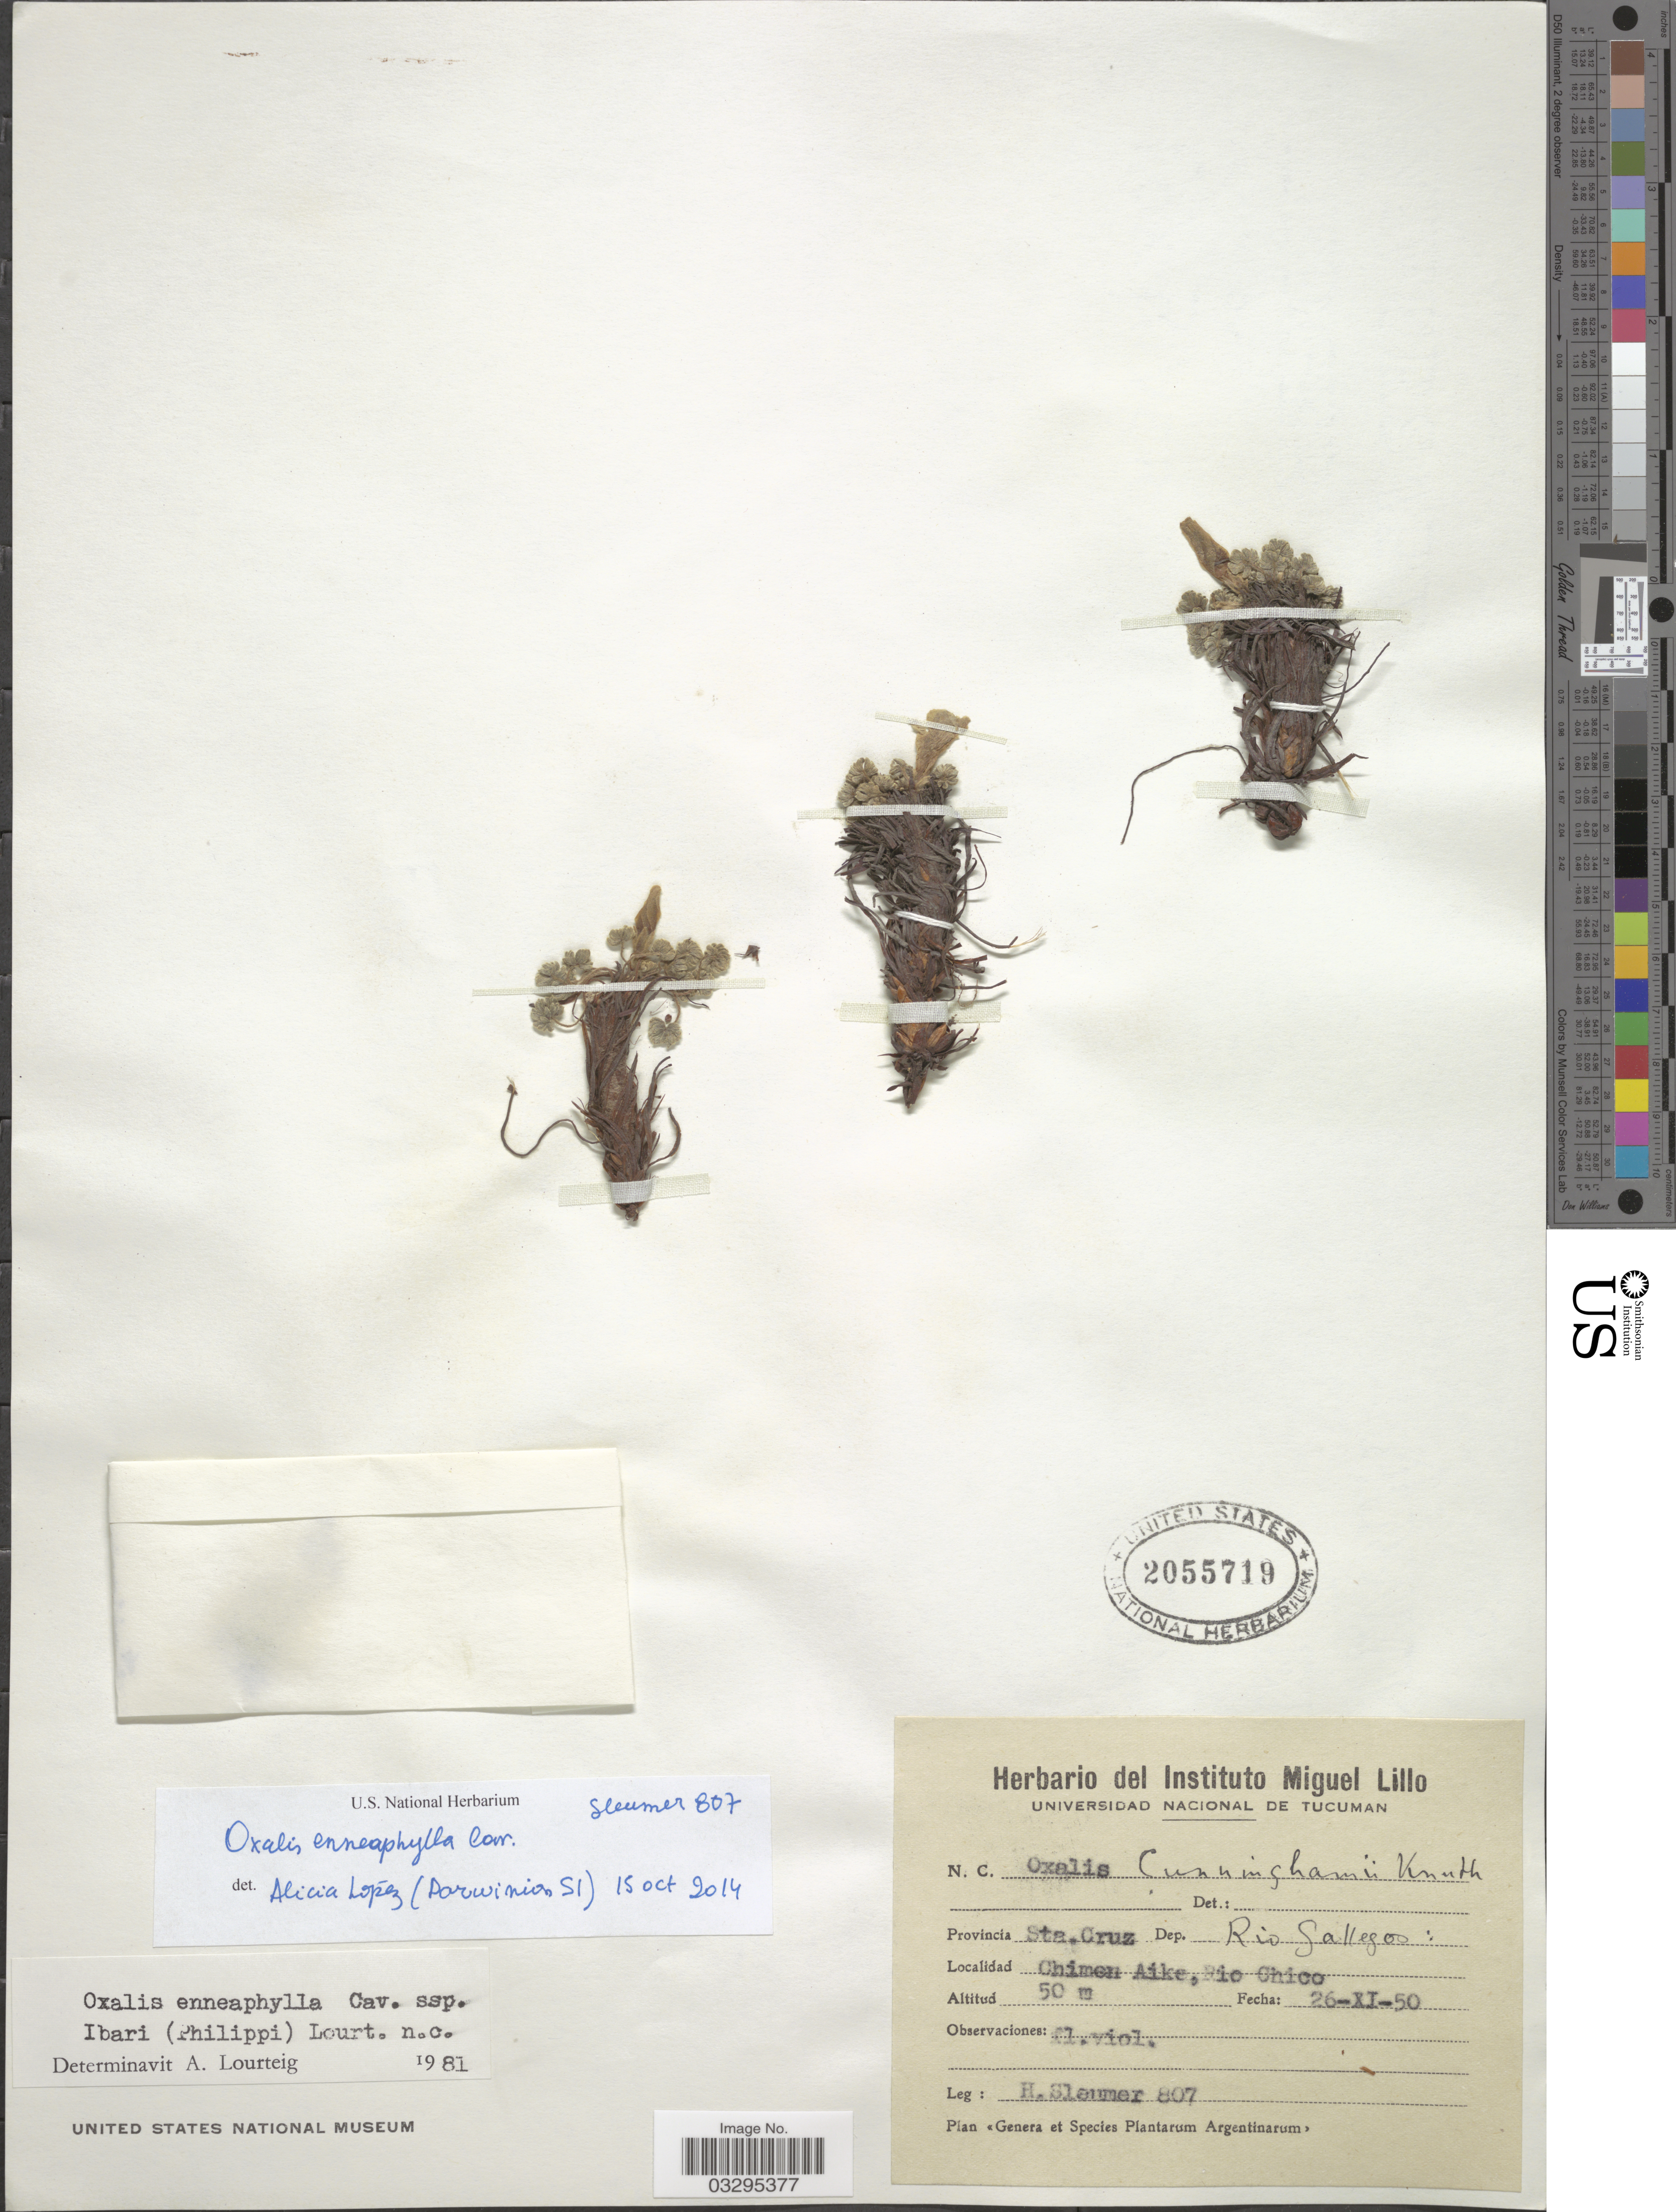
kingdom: Plantae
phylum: Tracheophyta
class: Magnoliopsida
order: Oxalidales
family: Oxalidaceae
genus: Oxalis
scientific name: Oxalis enneaphylla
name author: Cav.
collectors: H. O. Sleumer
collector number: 807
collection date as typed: Transcribed d/m/y: 26/11/50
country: Argentina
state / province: Santa Cruz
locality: Dep. Rio Gallegos. Chimen Aike, Rio Chico.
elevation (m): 50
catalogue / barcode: US 2055719